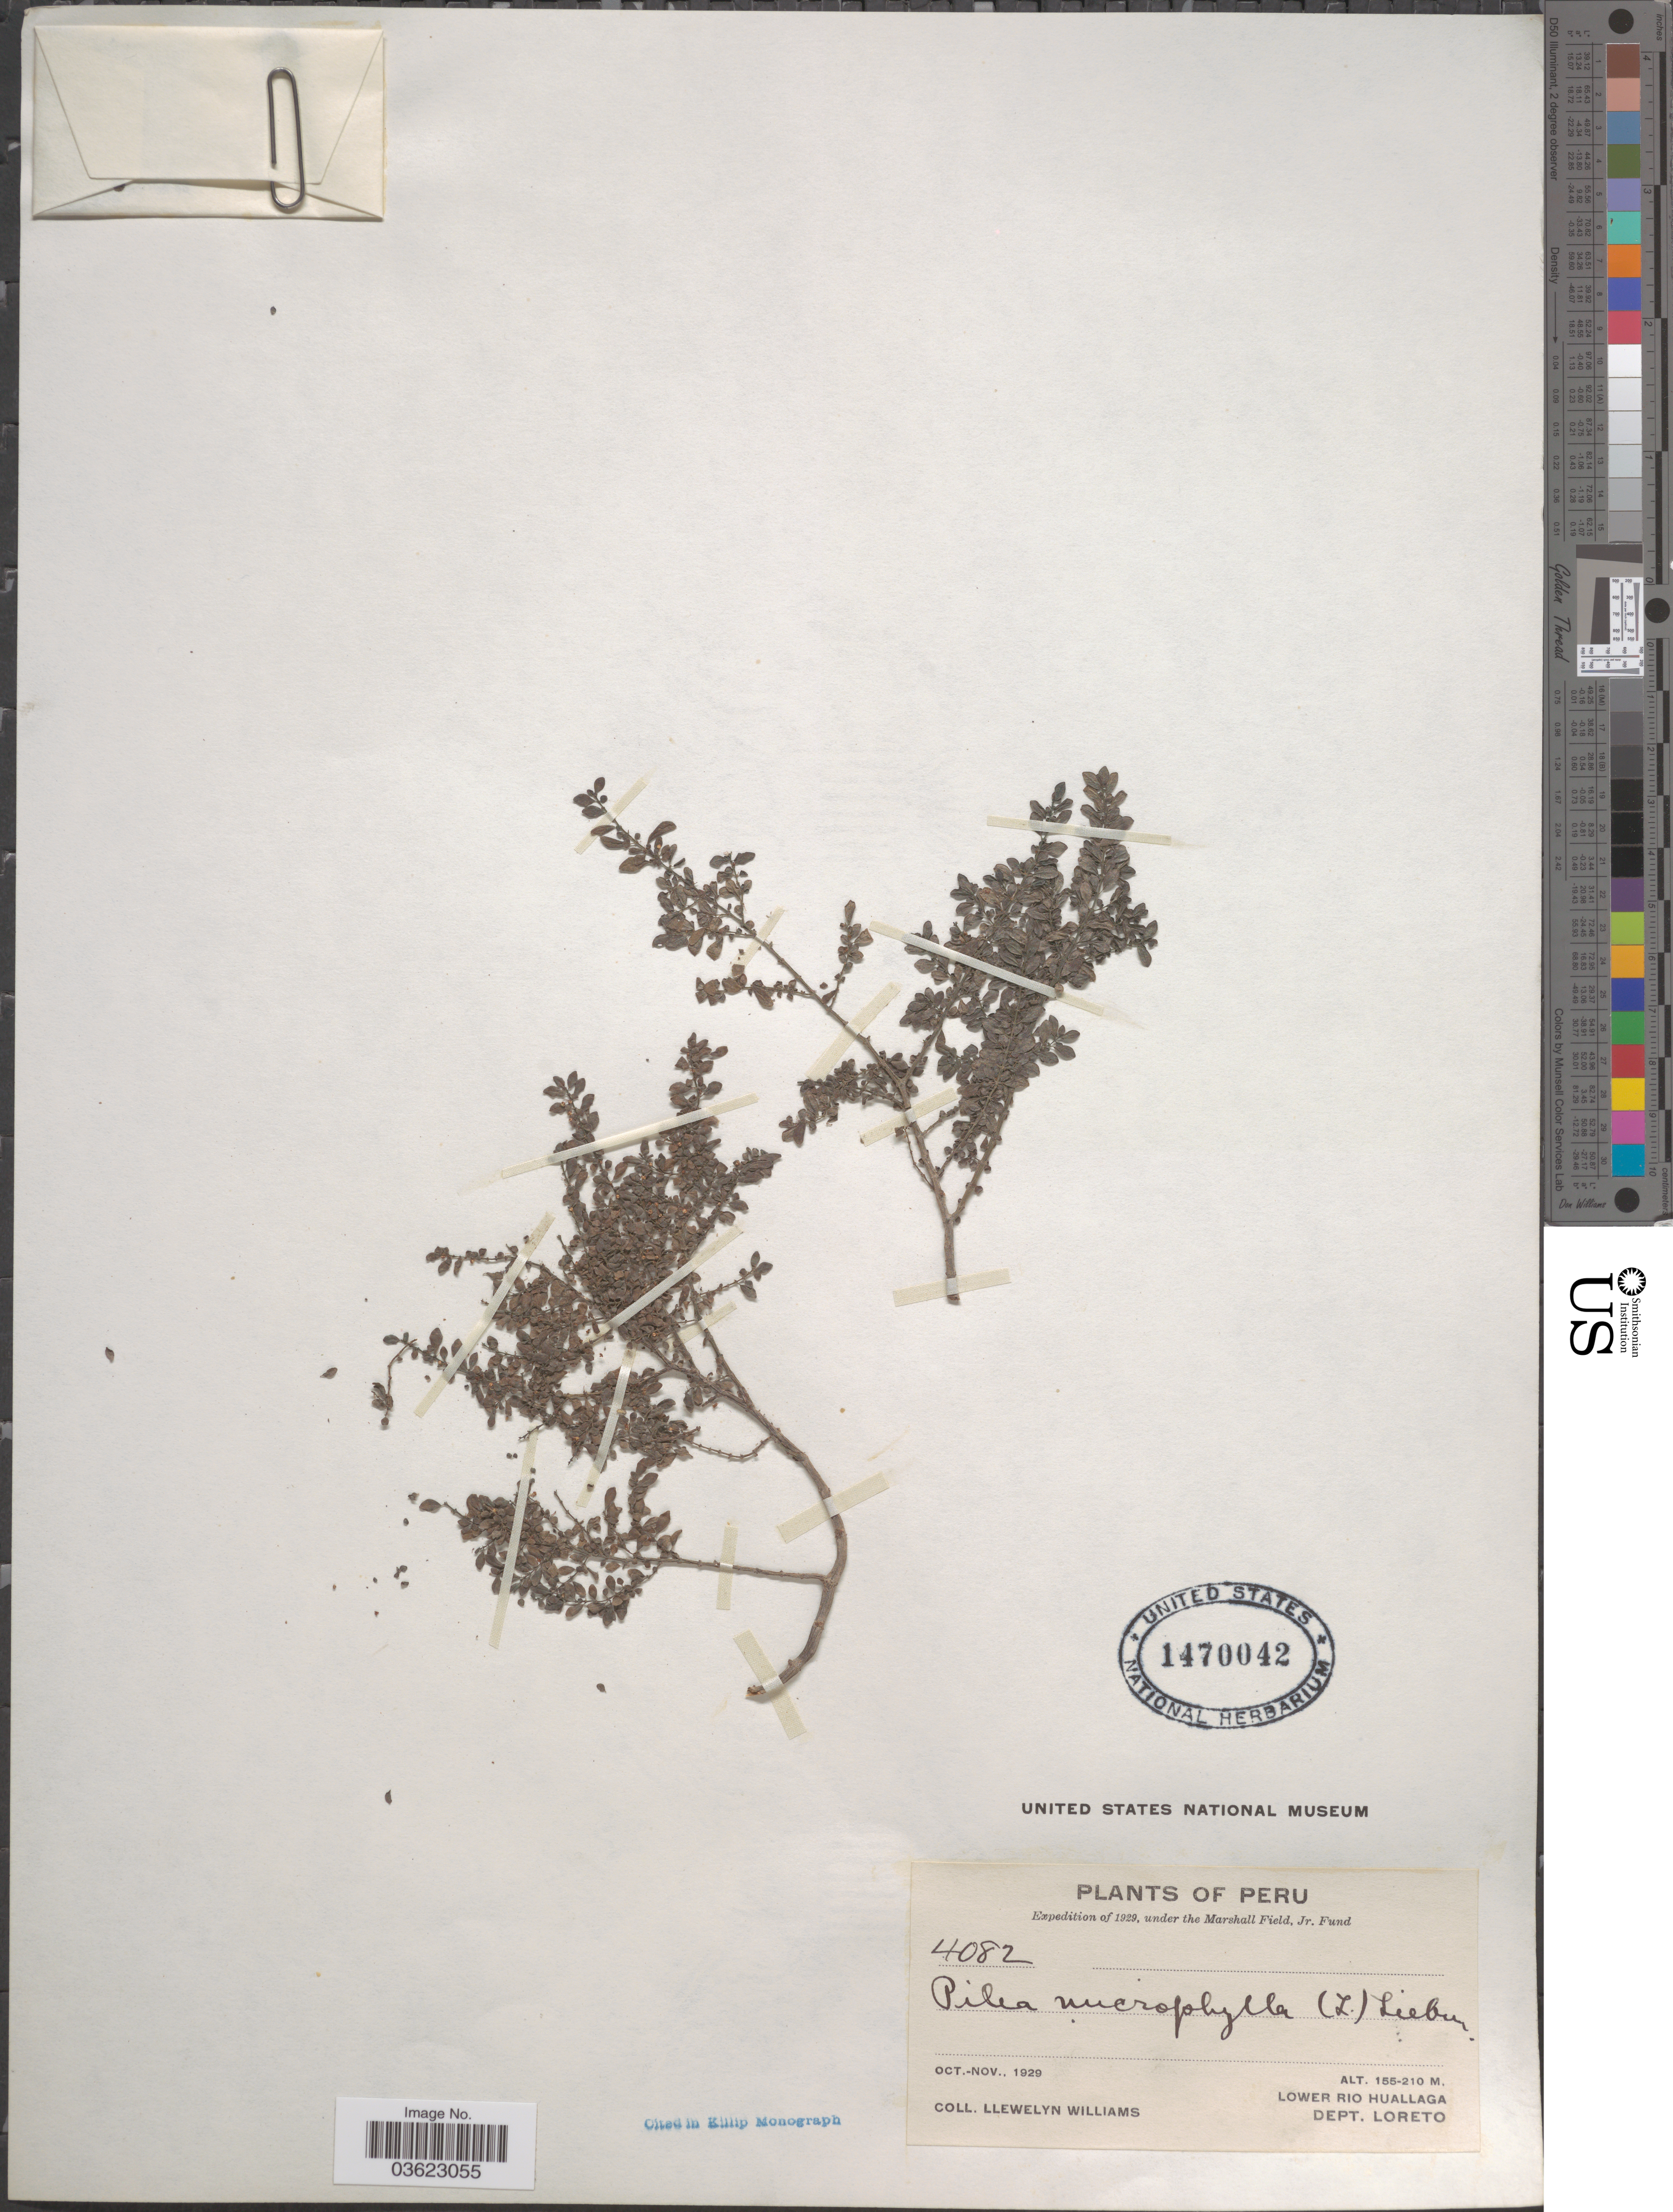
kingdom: Plantae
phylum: Tracheophyta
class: Magnoliopsida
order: Rosales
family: Urticaceae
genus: Pilea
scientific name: Pilea microphylla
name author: (L.) Liebm.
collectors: Ll. Williams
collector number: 4082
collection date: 1929-10/1929-11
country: Peru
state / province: Loreto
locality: Lower Rio Huallaga. Dept. Loreto.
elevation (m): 155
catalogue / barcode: US 1470042